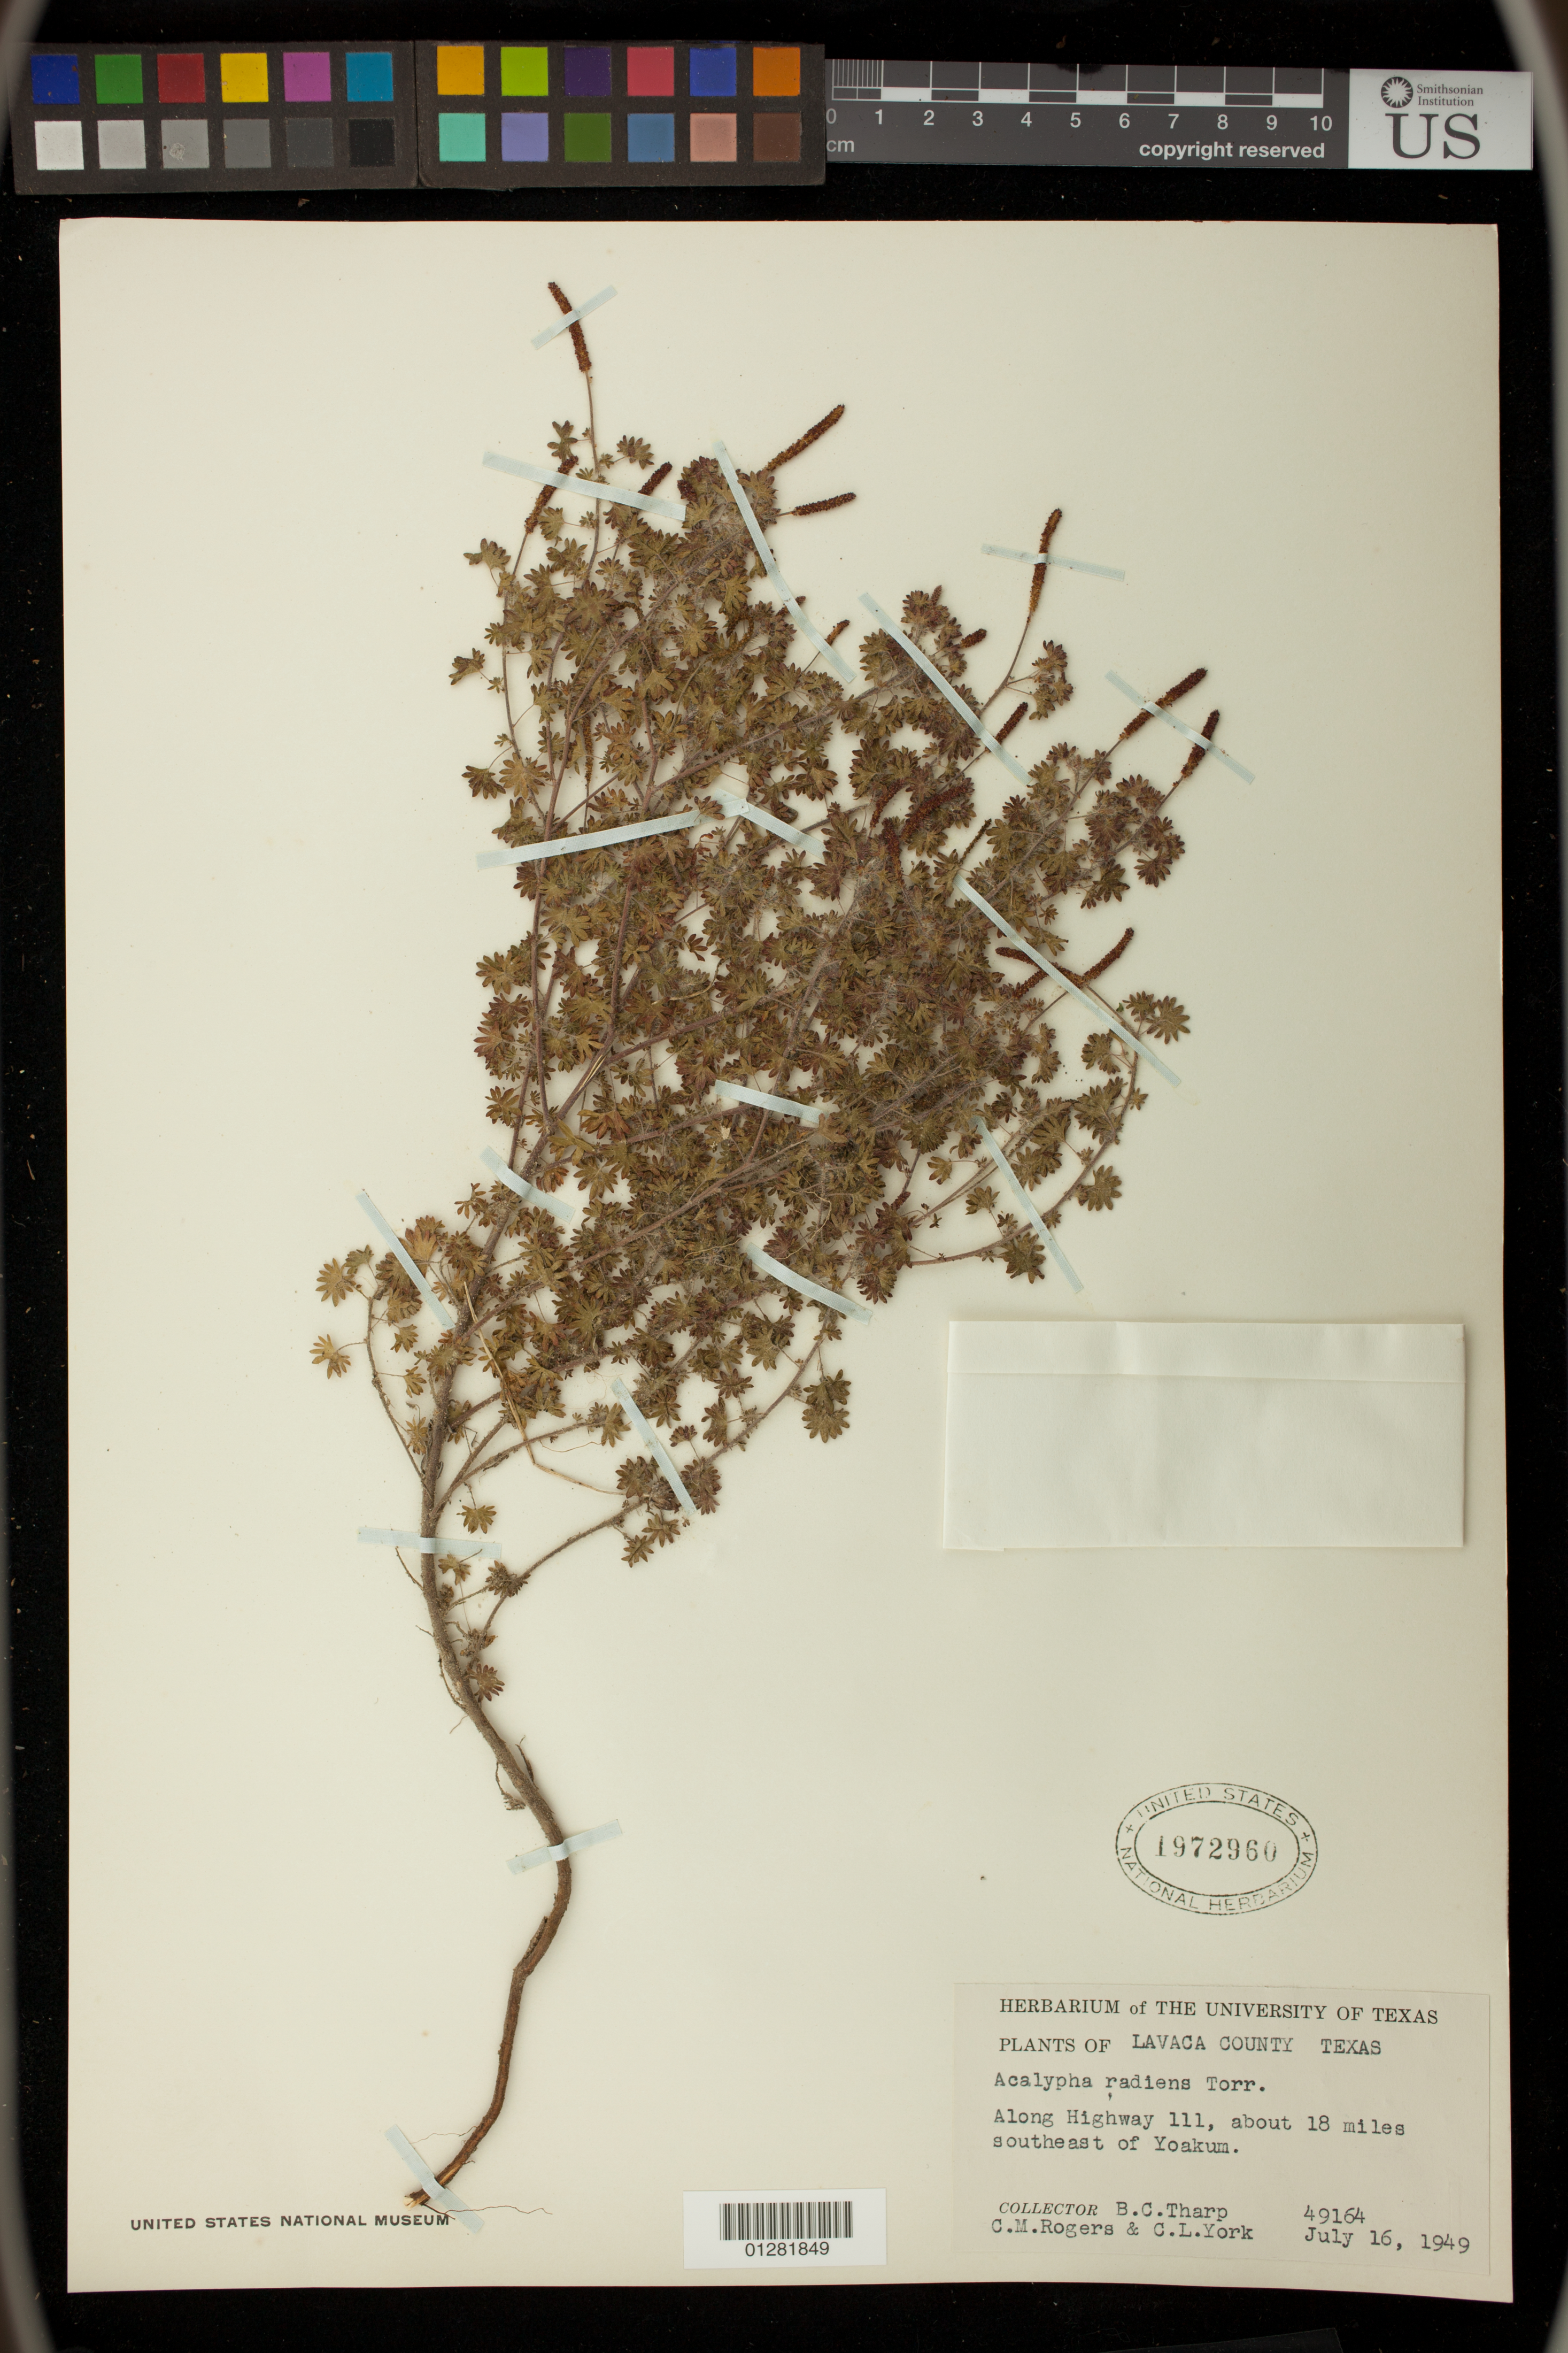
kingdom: Plantae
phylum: Tracheophyta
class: Magnoliopsida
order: Malpighiales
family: Euphorbiaceae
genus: Acalypha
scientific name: Acalypha radians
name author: Torr.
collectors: B. C. Tharp, C. M. Rogers & C. L. York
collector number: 49164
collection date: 1949-07-16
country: United States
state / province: Texas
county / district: Lavaca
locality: Along Highway 111, about 18 miles southeast of Yoakum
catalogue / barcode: US 1972960